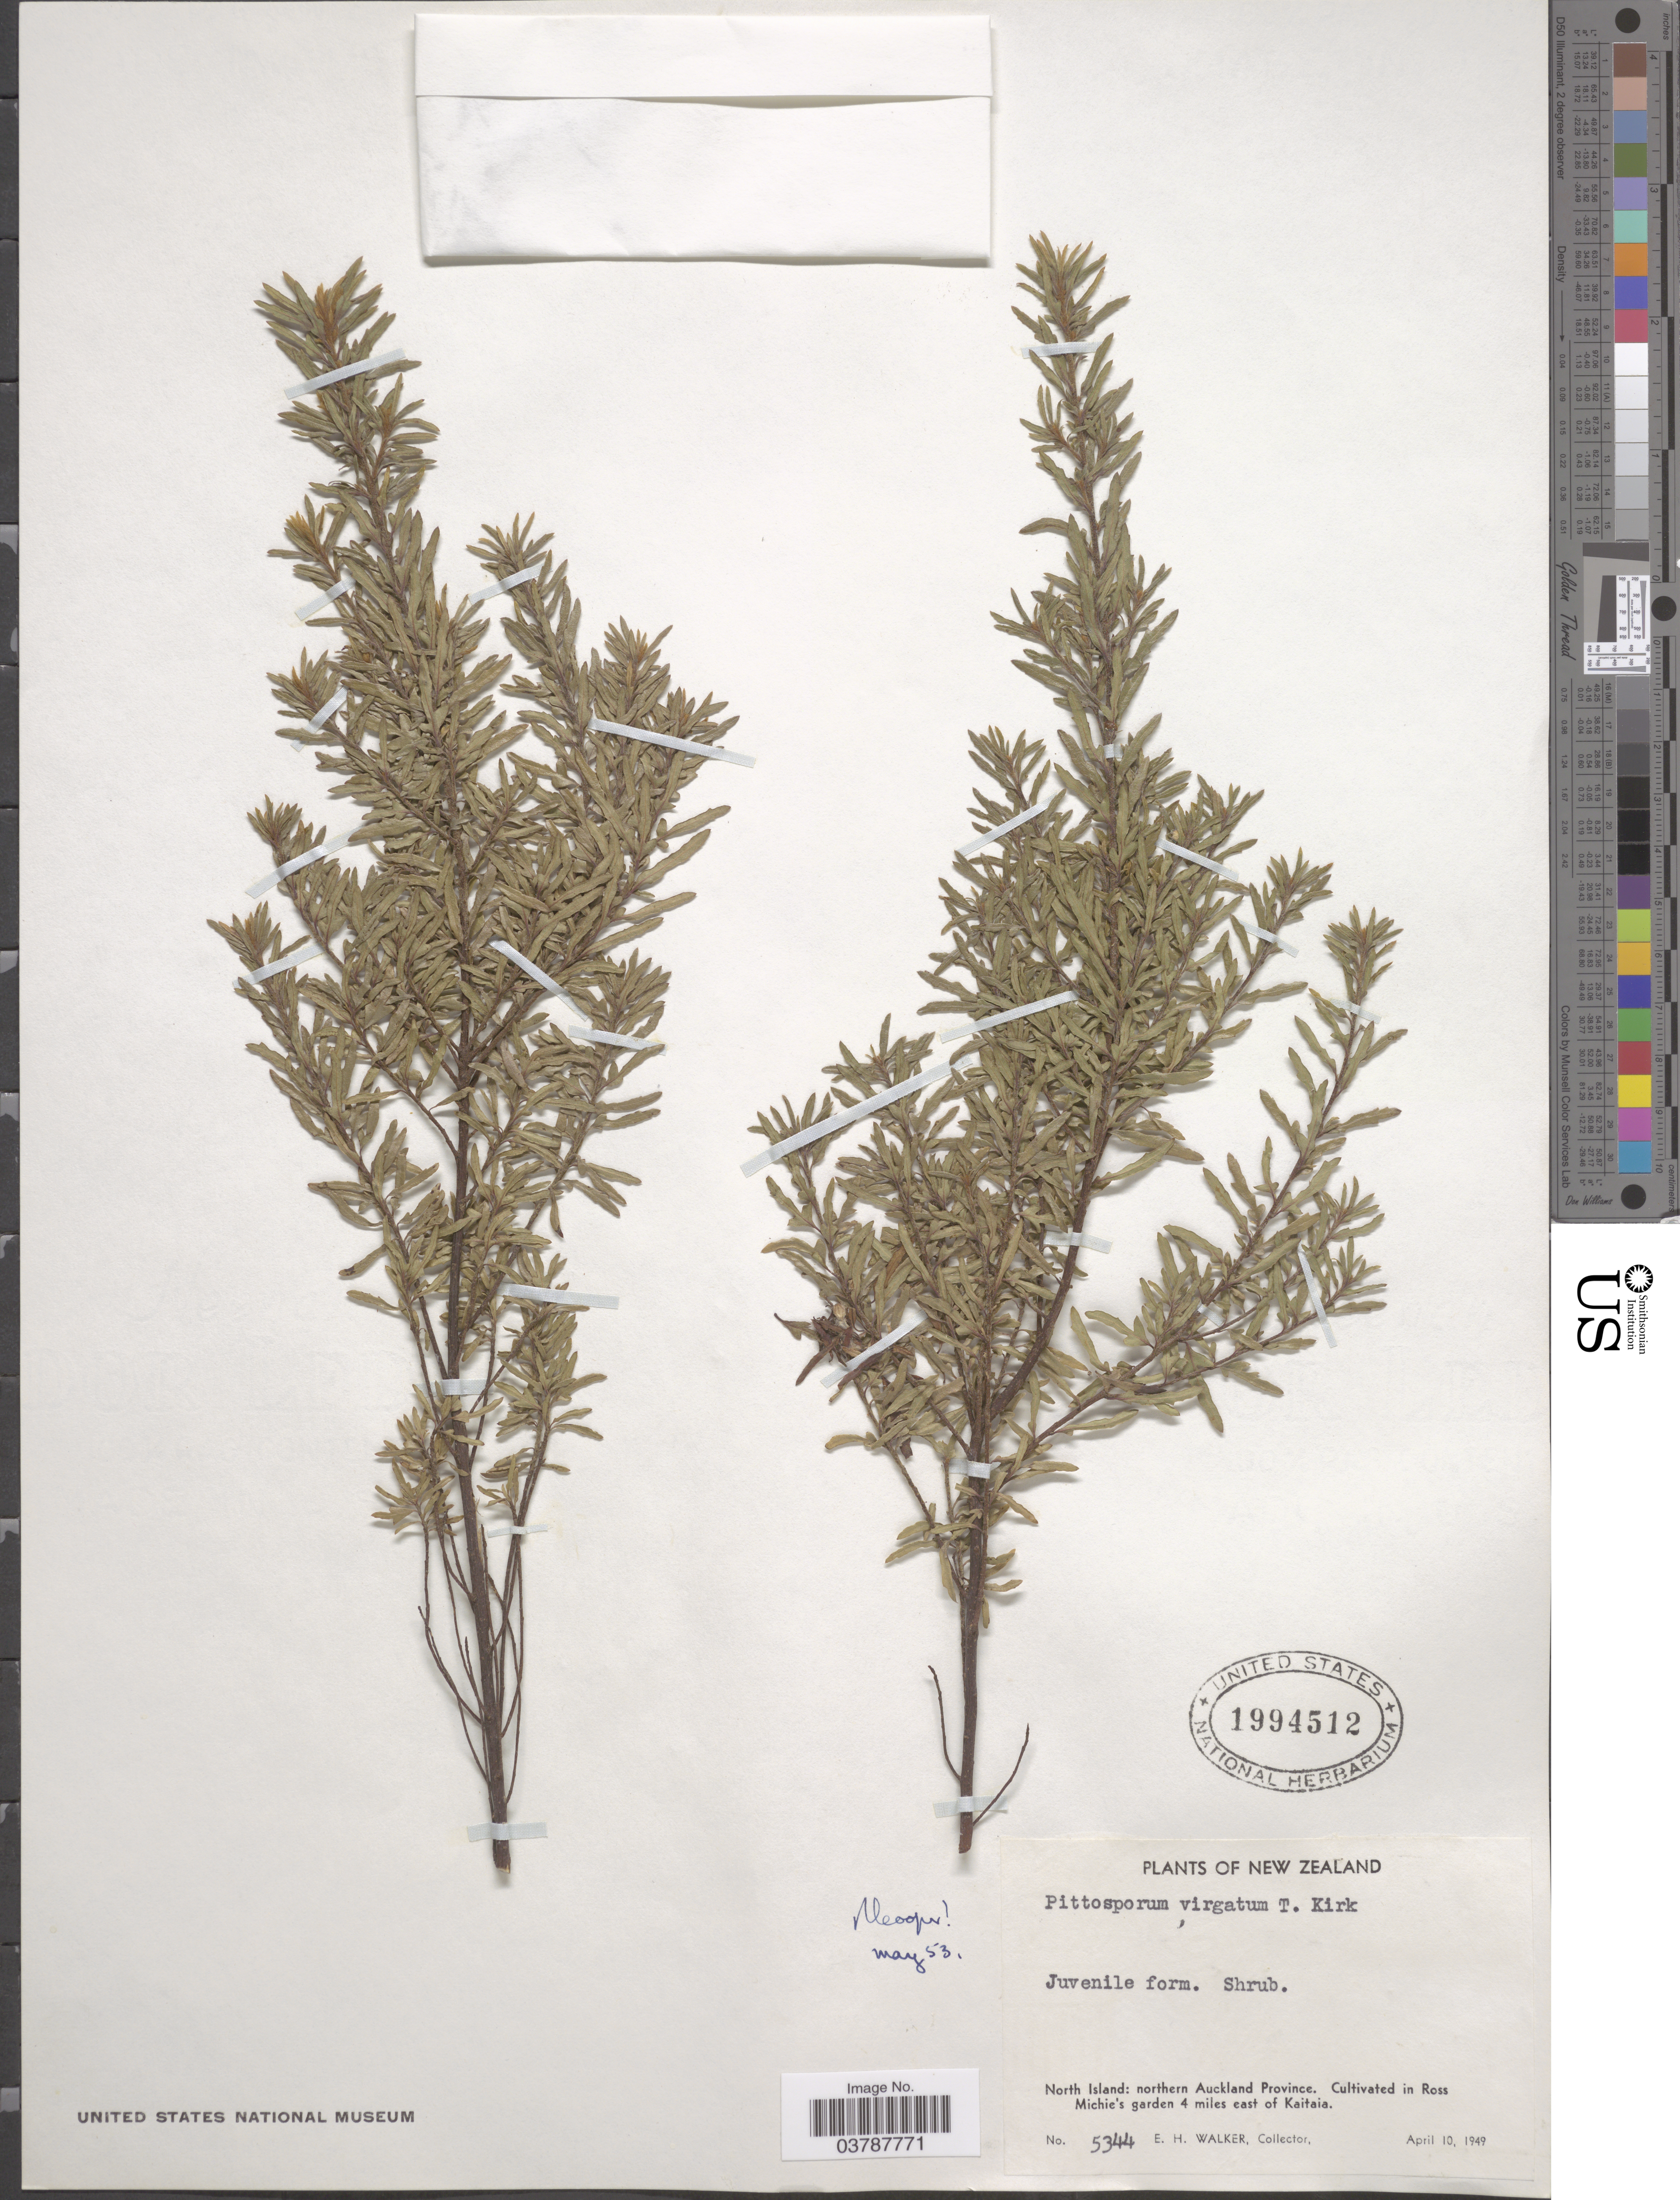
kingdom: Plantae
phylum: Tracheophyta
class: Magnoliopsida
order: Apiales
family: Pittosporaceae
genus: Pittosporum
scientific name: Pittosporum virgatum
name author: Kirk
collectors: E. H. Walker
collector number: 5344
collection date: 1949-04-10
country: New Zealand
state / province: Auckland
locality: Ross Michie's garden, 4 miles east of Kaitaia.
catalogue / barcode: US 1994512